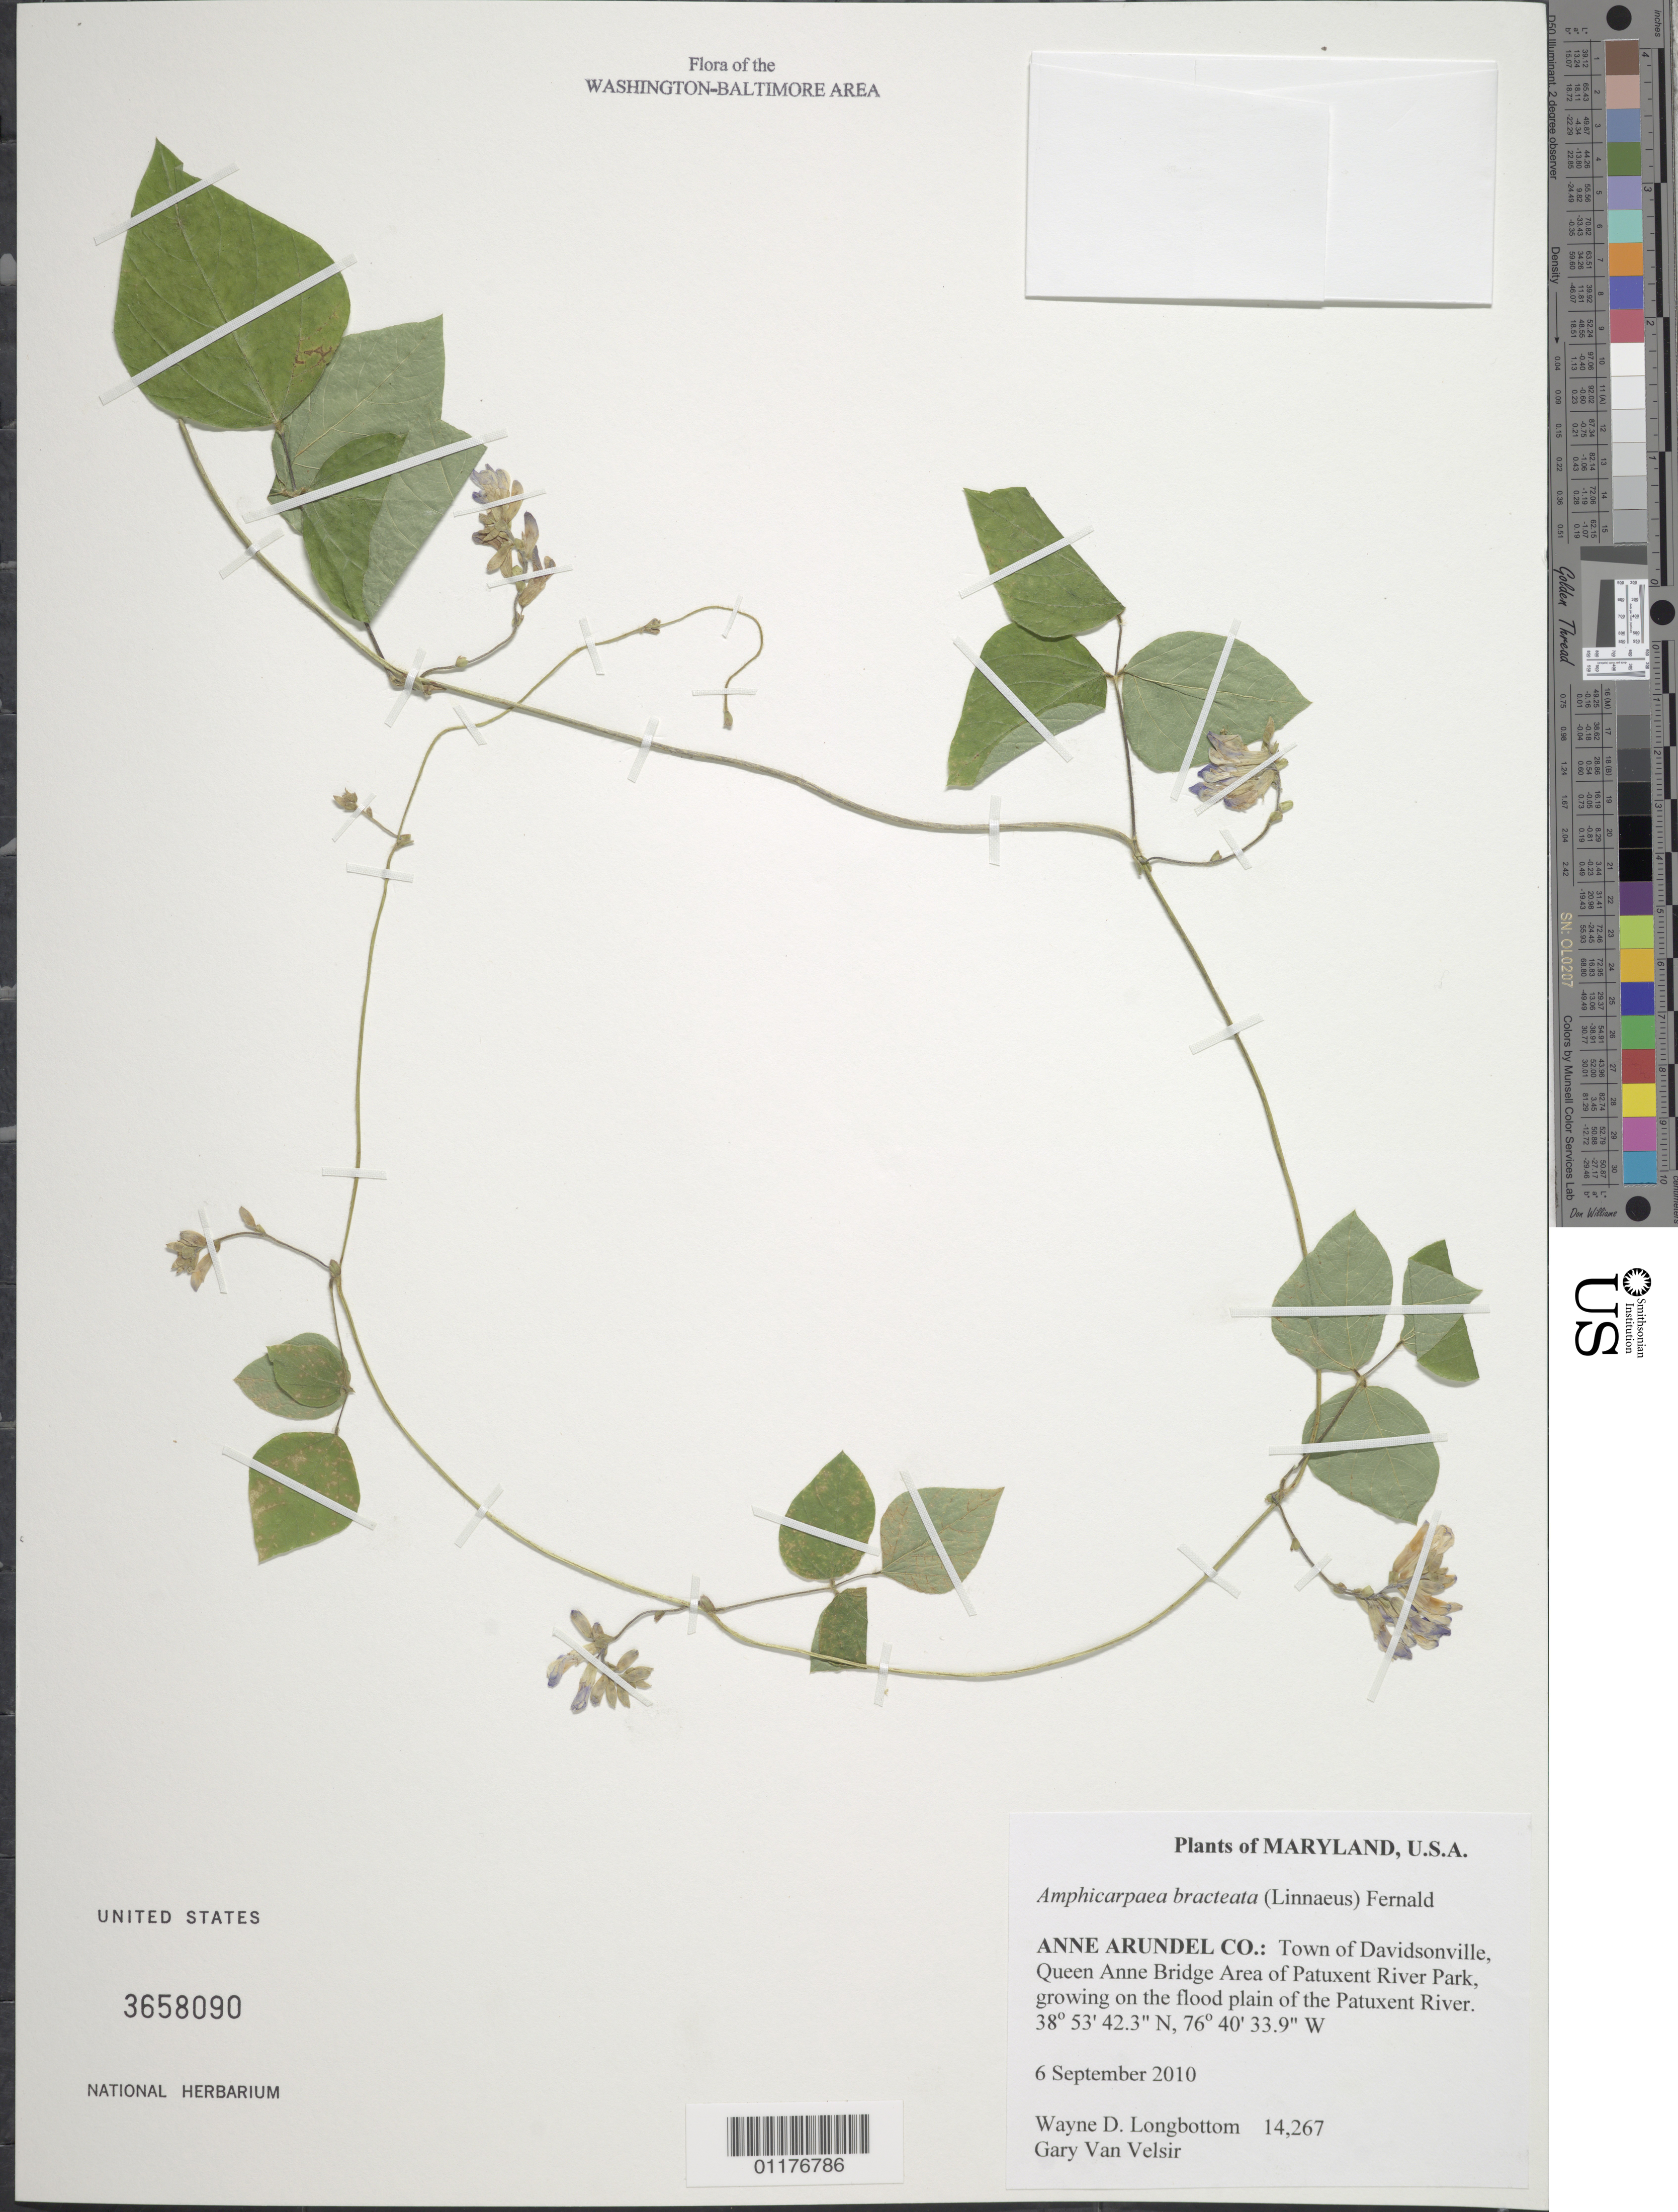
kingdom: Plantae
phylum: Tracheophyta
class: Magnoliopsida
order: Fabales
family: Fabaceae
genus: Amphicarpaea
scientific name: Amphicarpaea bracteata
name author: (L.) Fernald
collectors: W. D. Longbottom & G. Van Velsir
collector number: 14267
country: United States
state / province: Maryland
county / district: Anne Arundel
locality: Davidsonville, Queen Anne Bridge Area of Patuxent River Park, growing on the flood plain of the Patuxent River.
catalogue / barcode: US 3658090